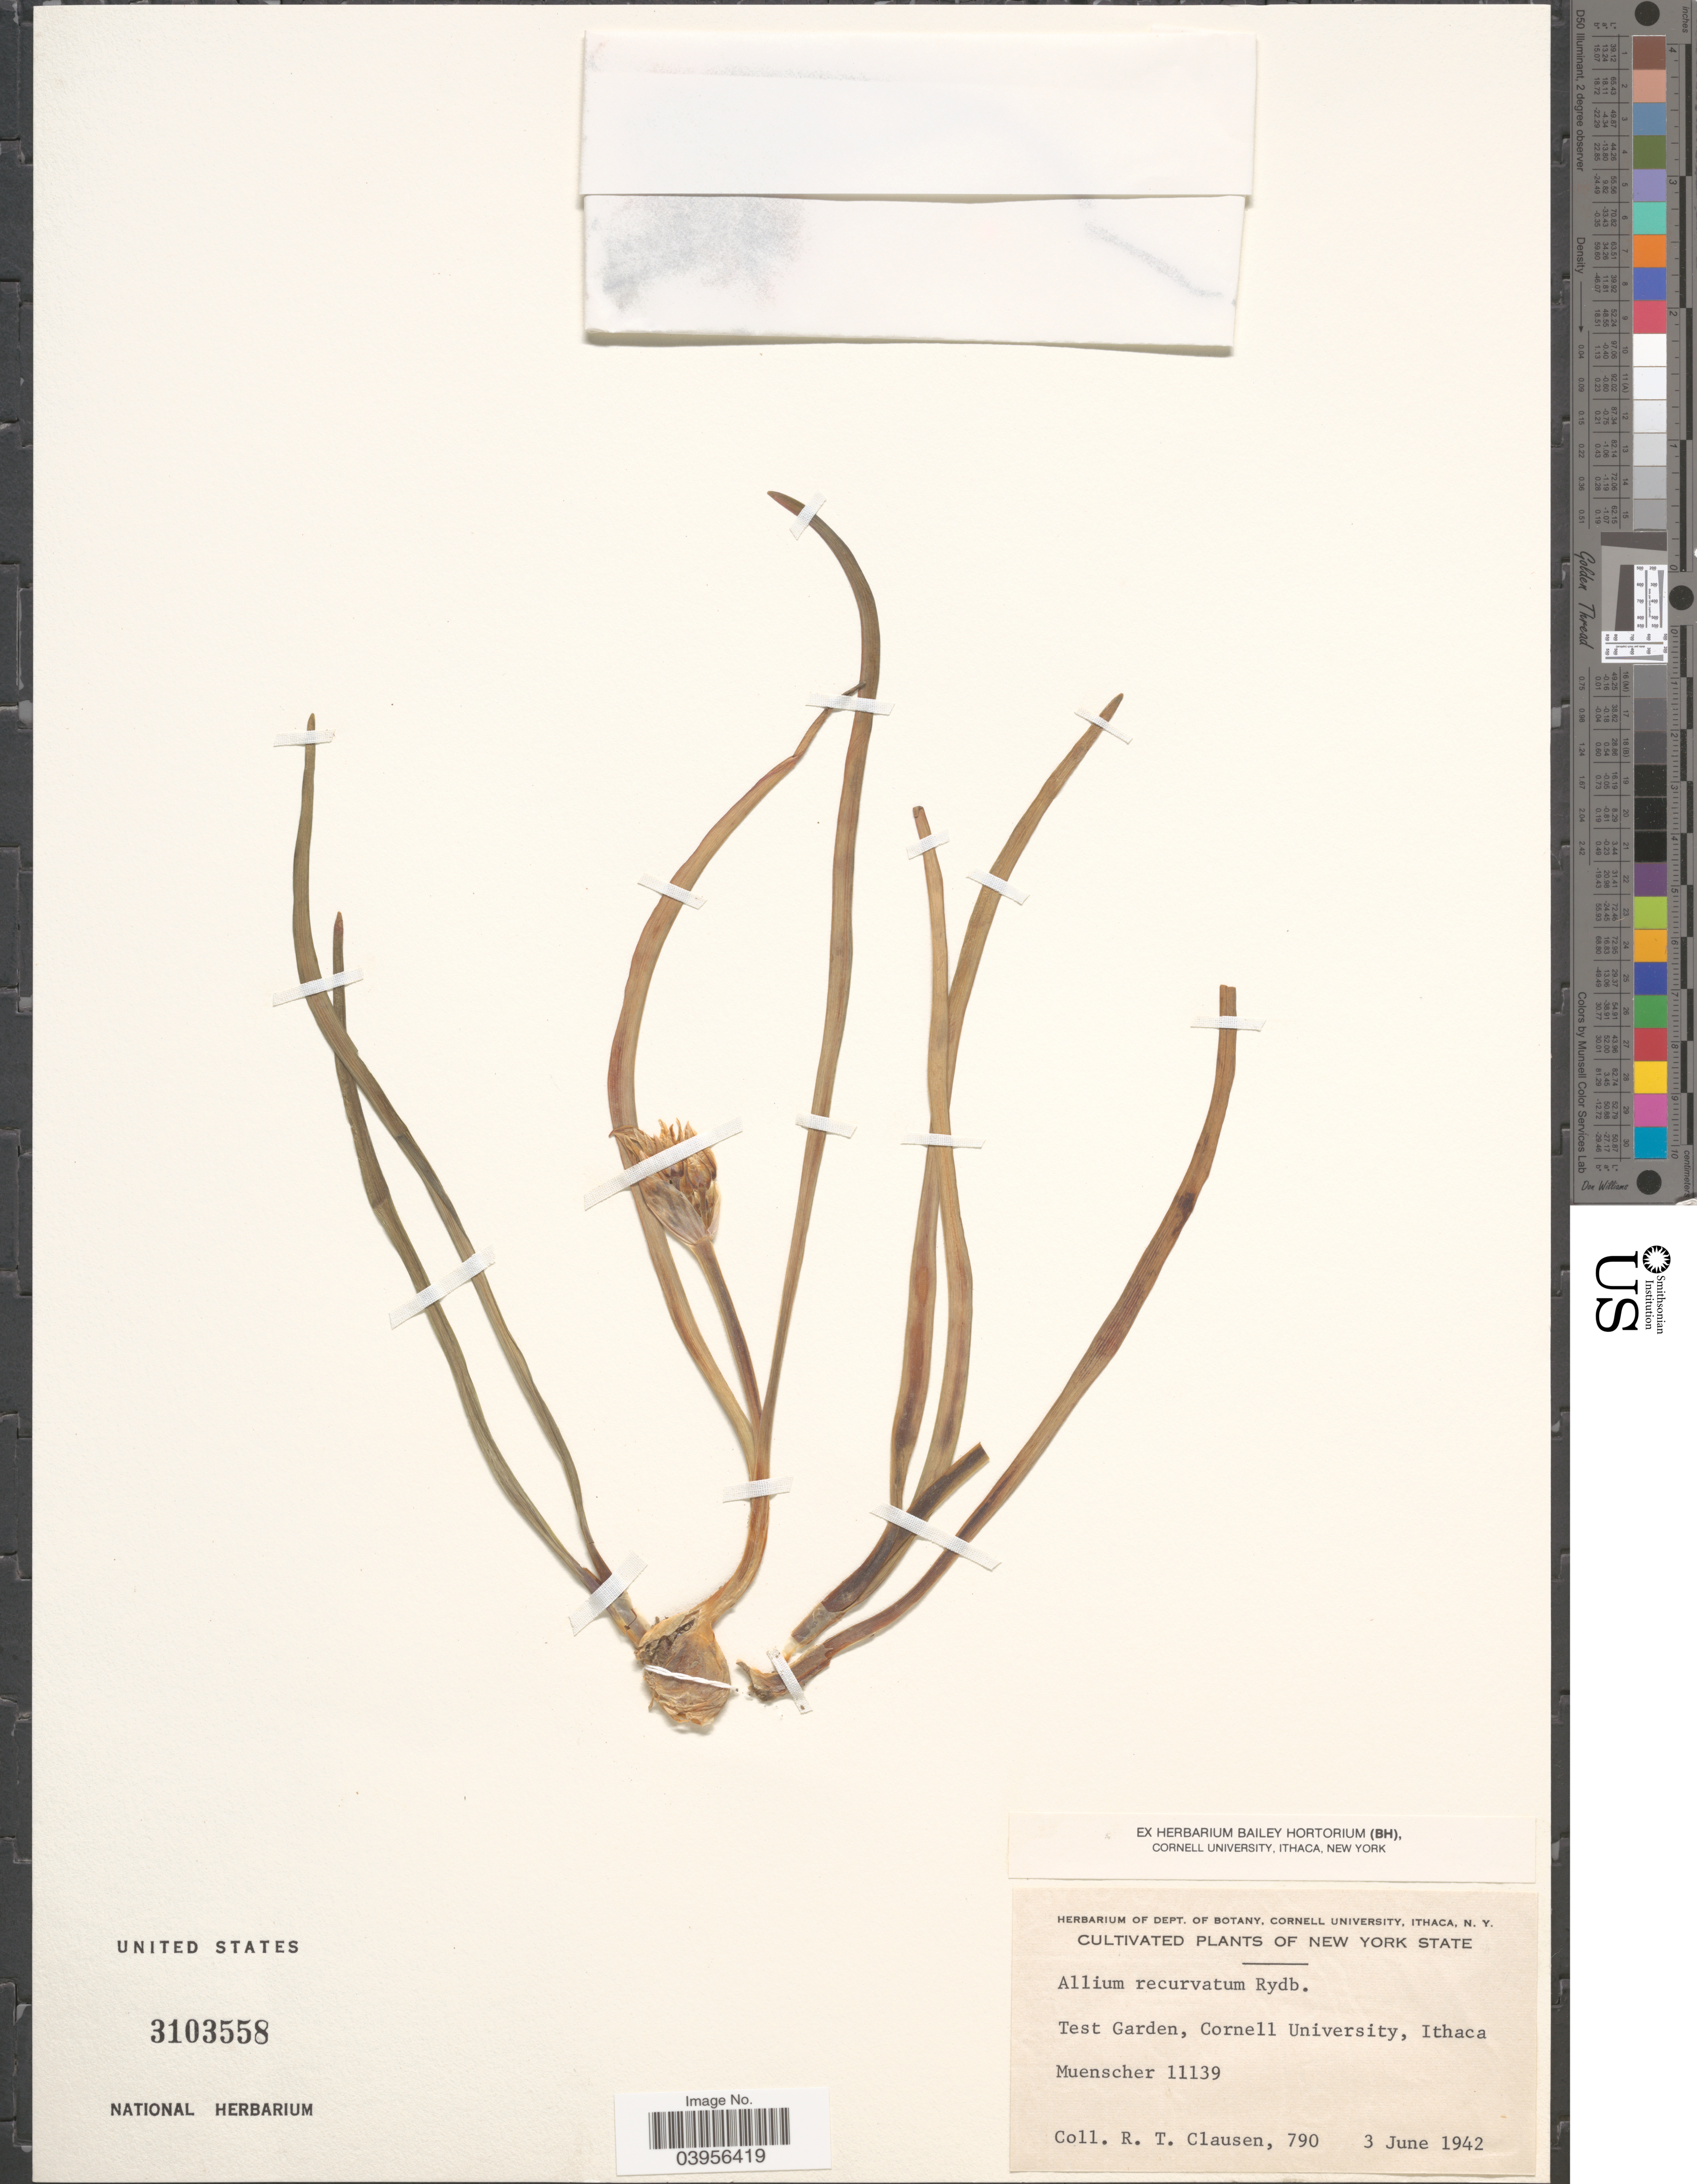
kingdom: Plantae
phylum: Tracheophyta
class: Liliopsida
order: Asparagales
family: Amaryllidaceae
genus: Allium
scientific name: Allium recurvatum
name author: Rydb.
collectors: R. T. Clausen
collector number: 790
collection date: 1942-06-03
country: United States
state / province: New York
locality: Test Garden, Cornell University, Ithaca Muenscher 11139.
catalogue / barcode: US 3103558